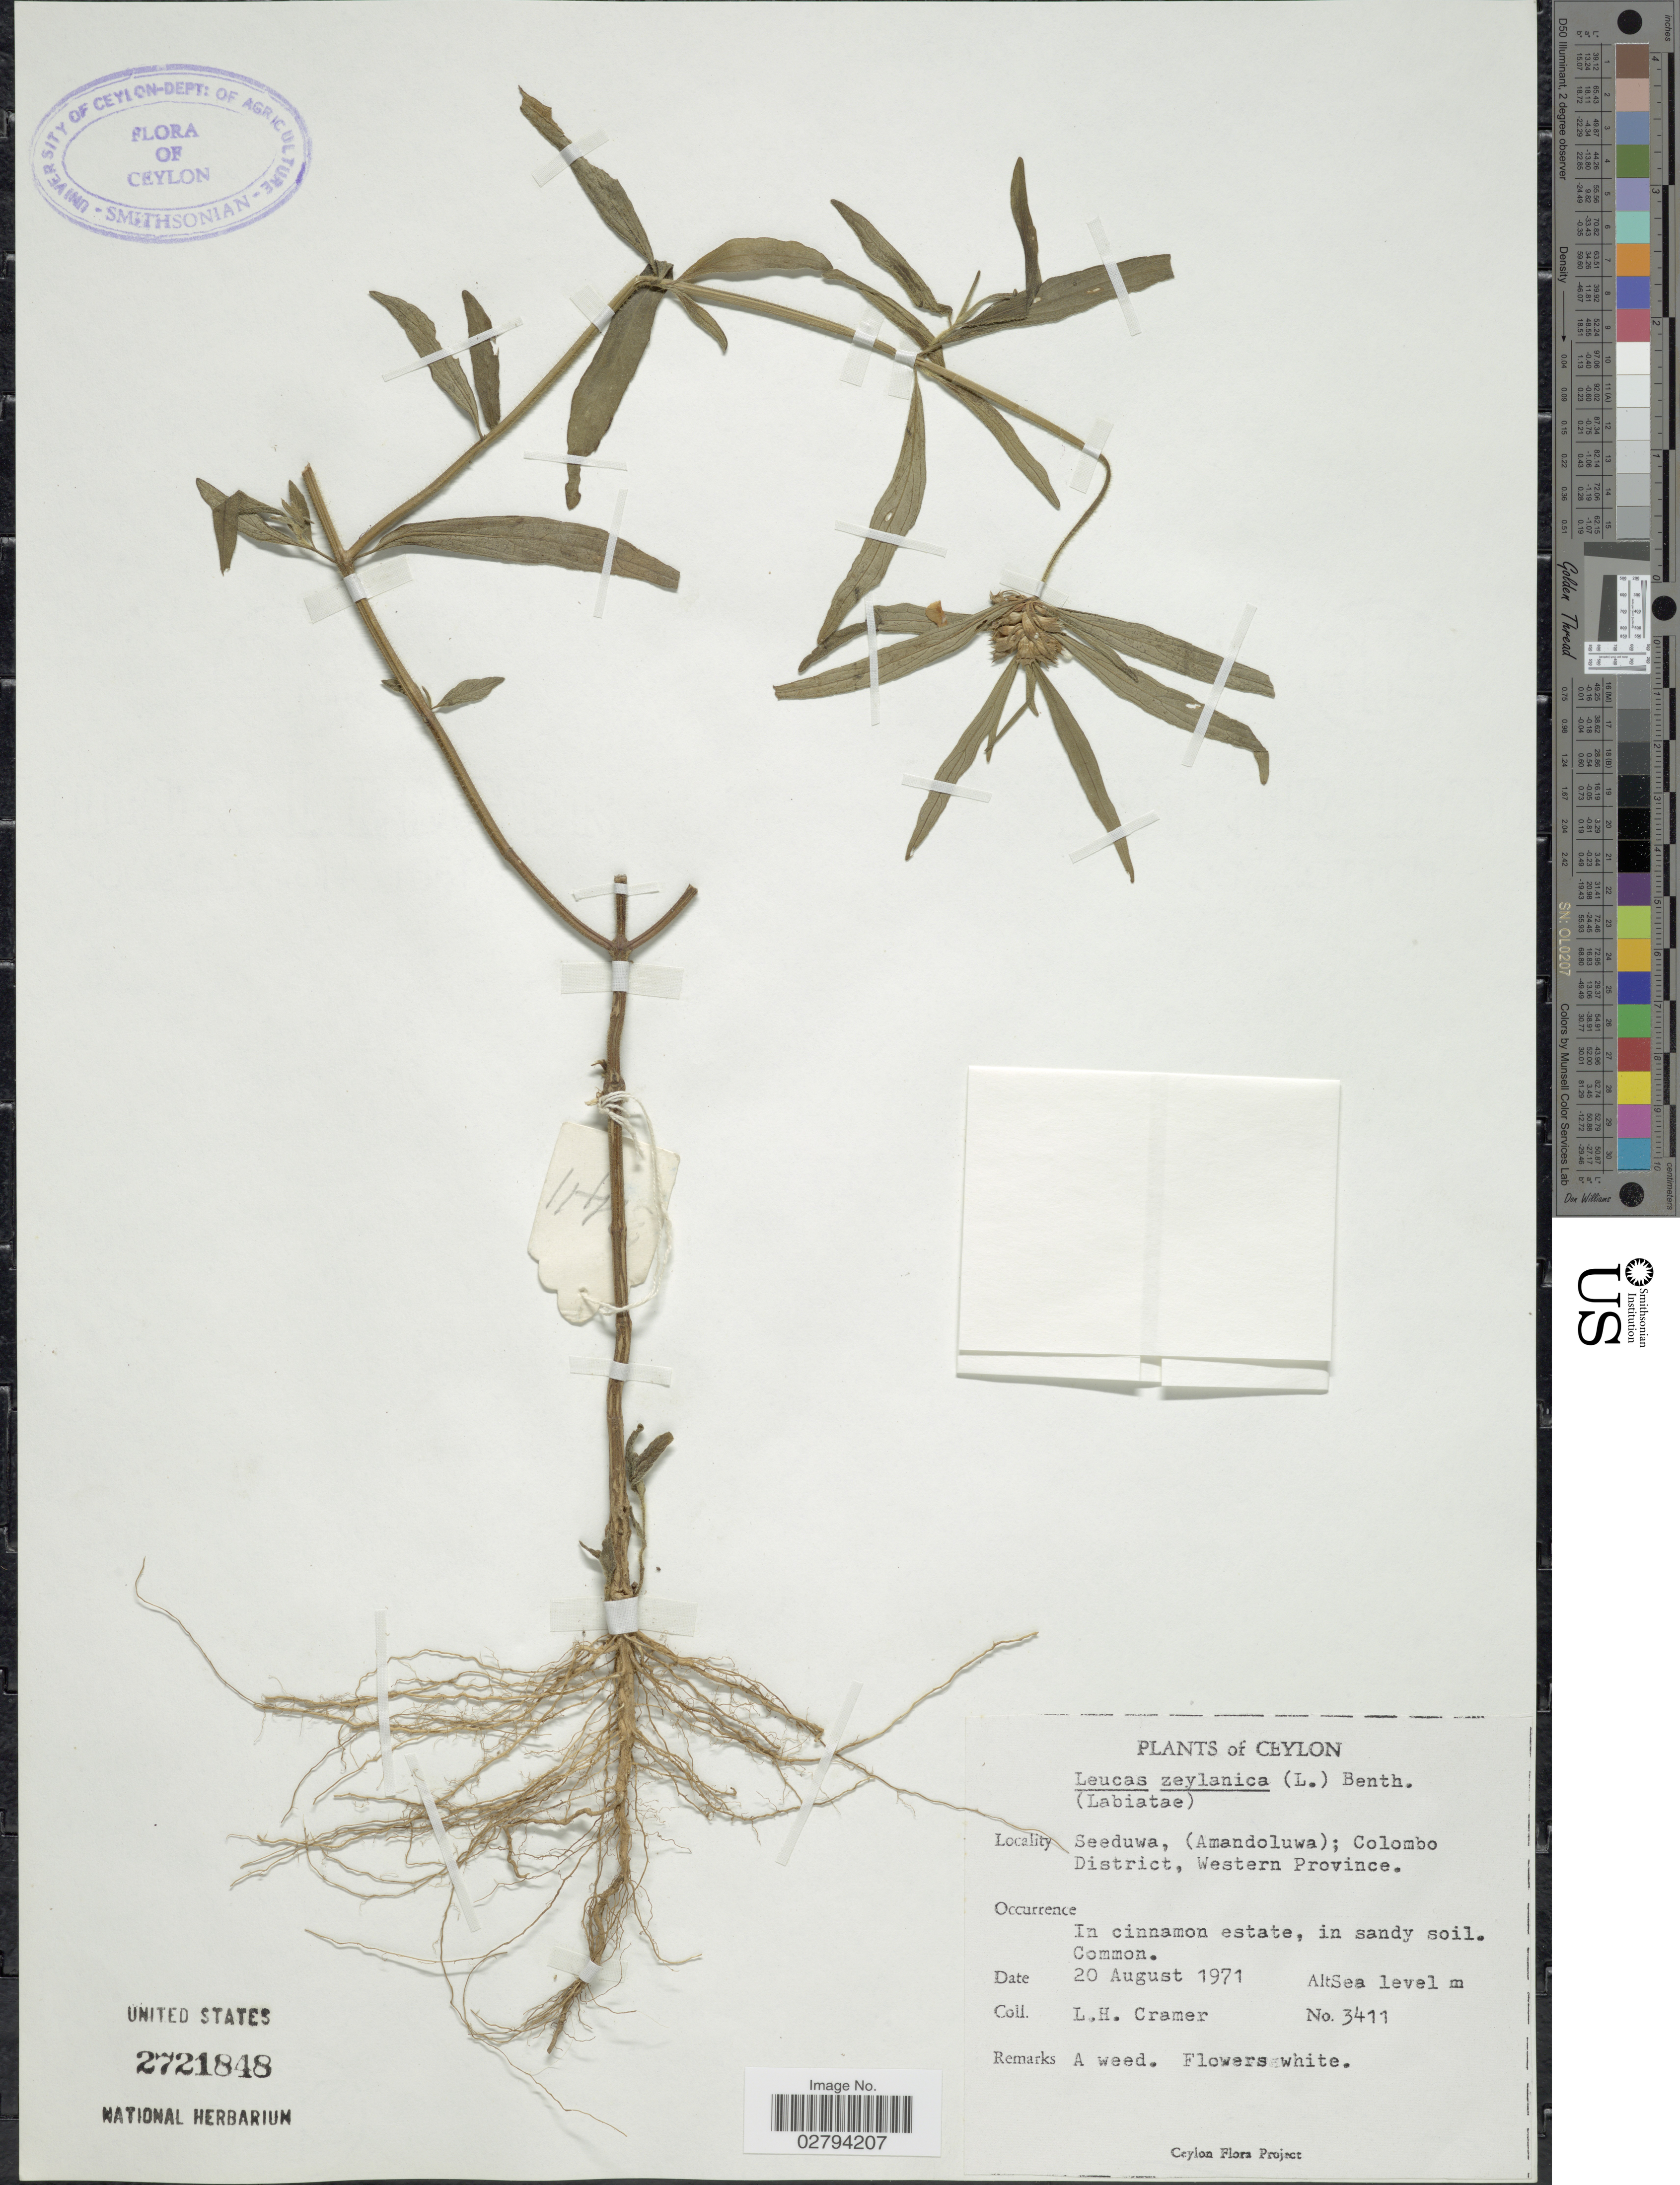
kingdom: Plantae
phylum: Tracheophyta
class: Magnoliopsida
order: Lamiales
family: Lamiaceae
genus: Leucas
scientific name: Leucas zeylanica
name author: (L.) W.T. Aiton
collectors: L. H. Cramer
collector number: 3411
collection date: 1971-08-20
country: Sri Lanka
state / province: Western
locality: Ceylon, Seeduwa, (Amandoluwa); Colombo District, Western Province.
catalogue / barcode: US 2721848